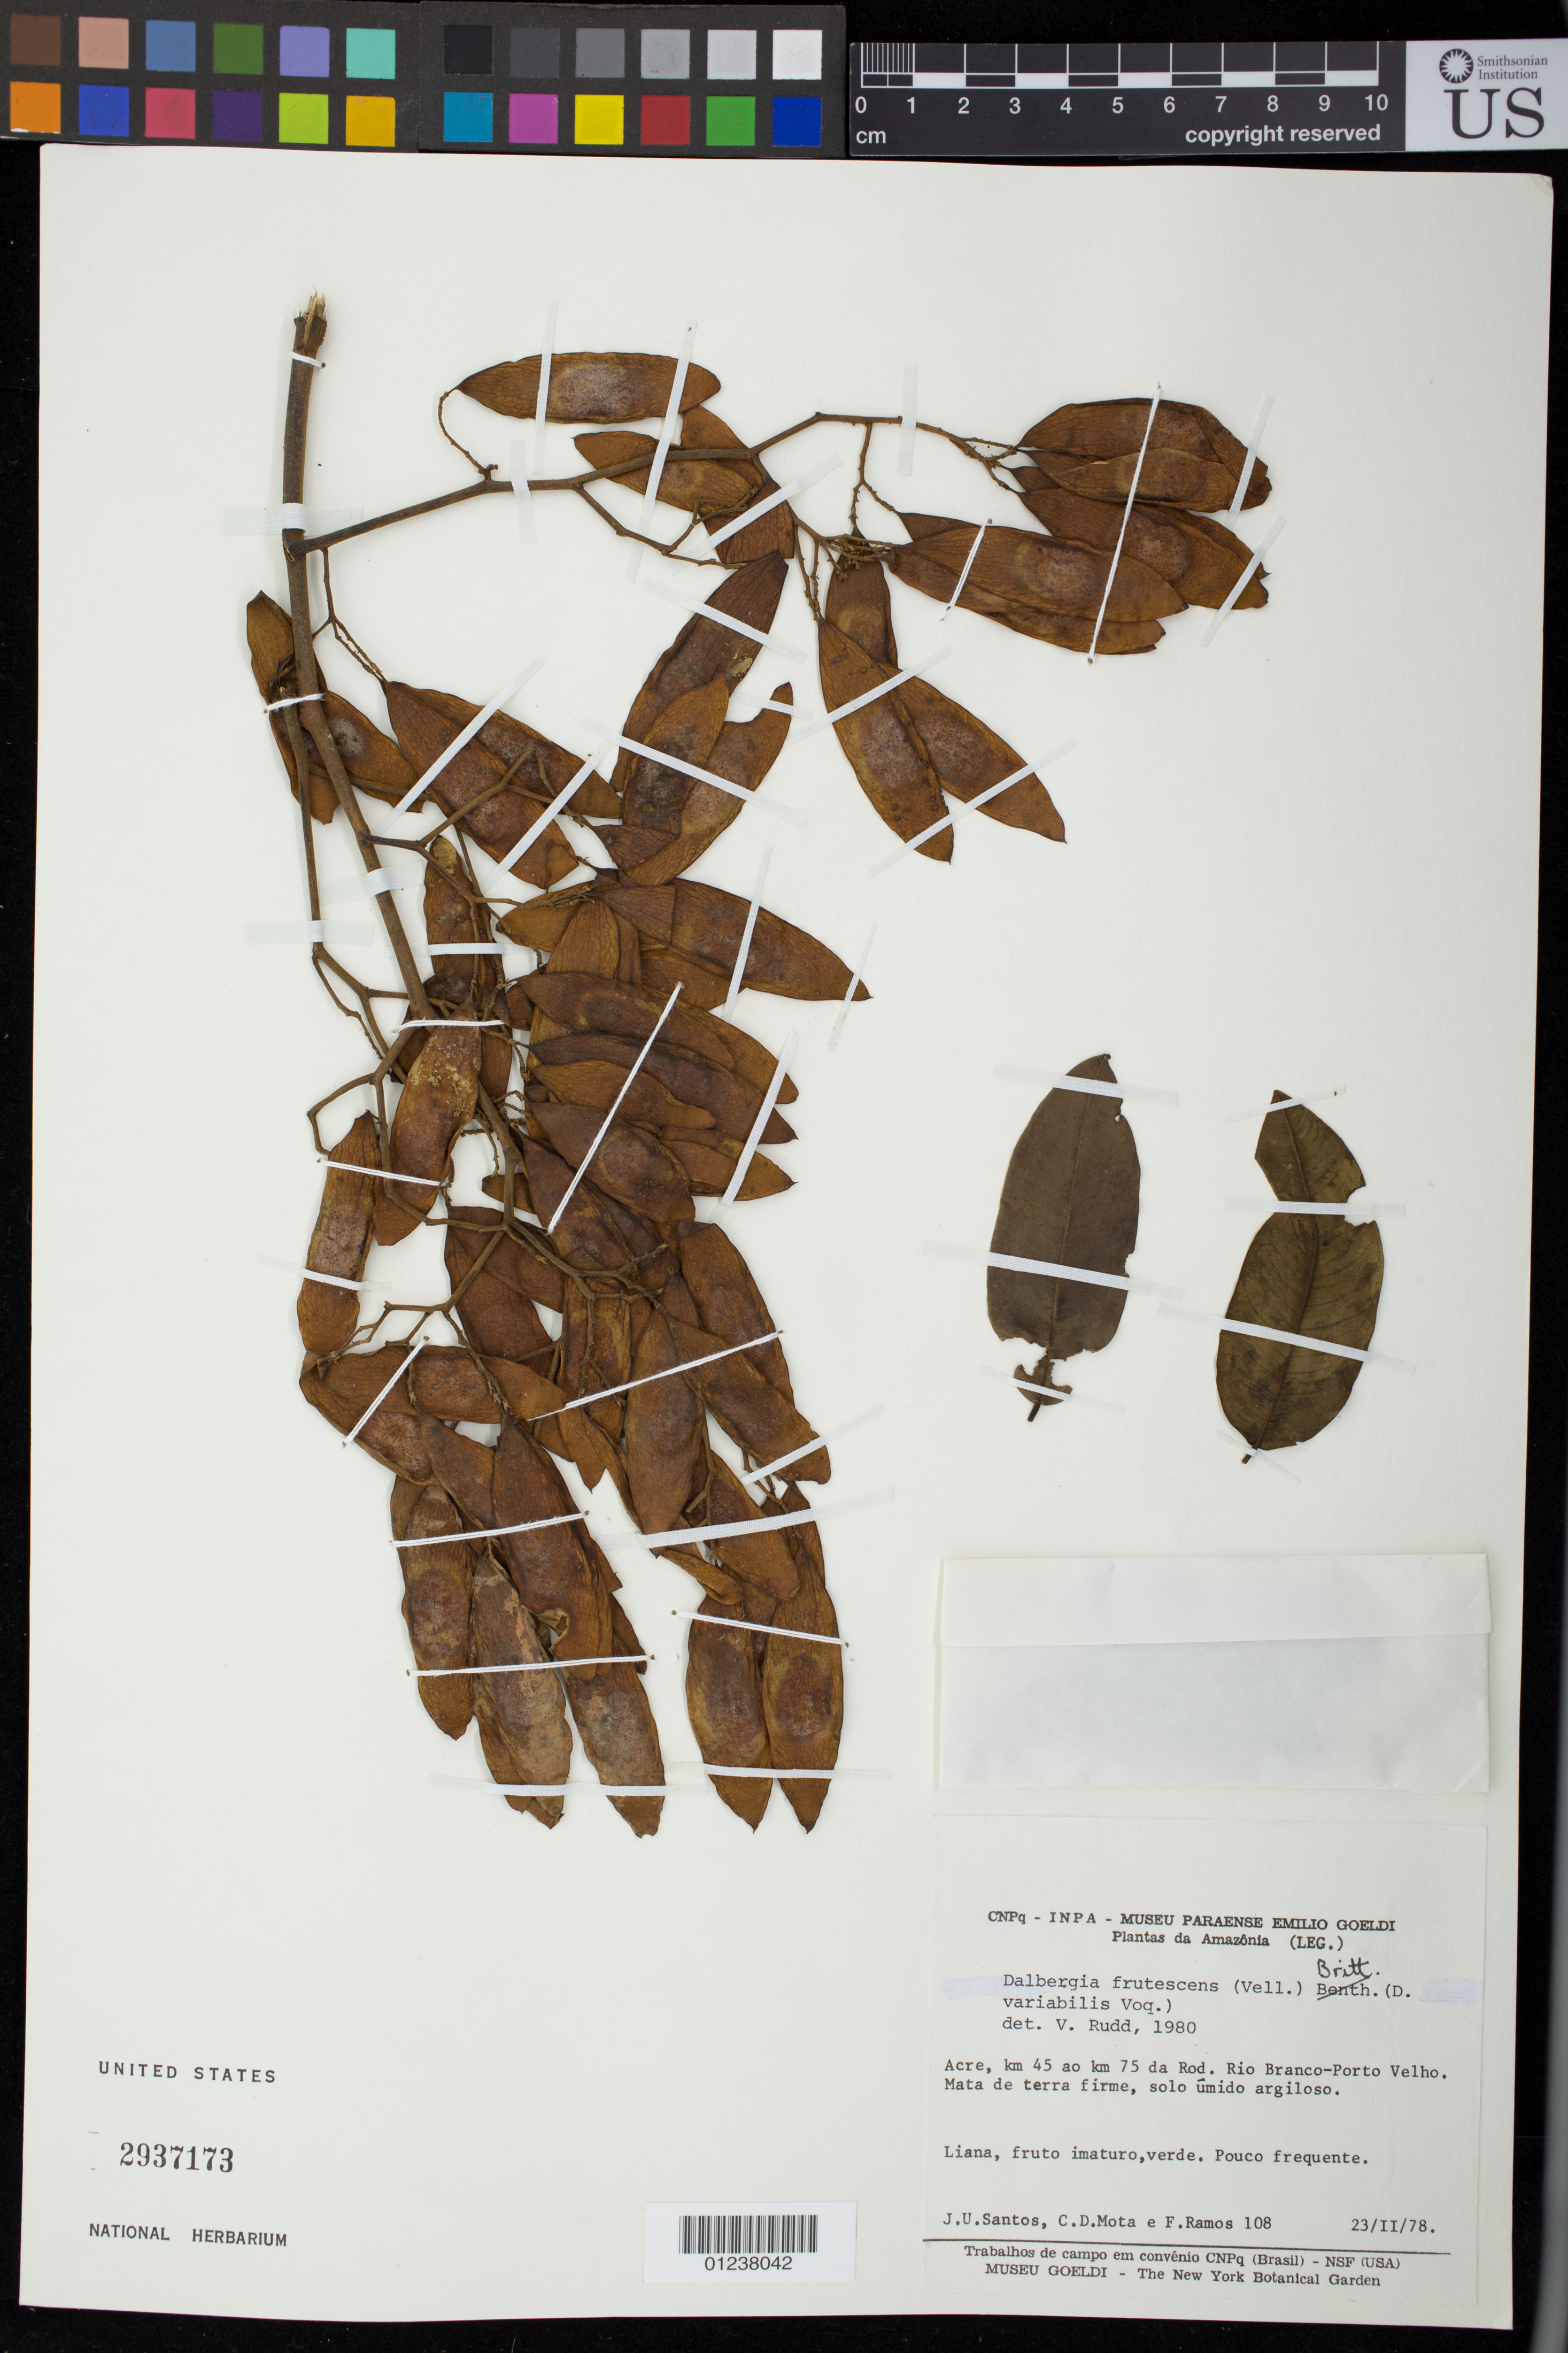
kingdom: Plantae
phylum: Tracheophyta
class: Magnoliopsida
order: Fabales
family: Fabaceae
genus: Dalbergia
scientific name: Dalbergia frutescens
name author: (Vell.) Britton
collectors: J. U. Santos, C. D. Mota & F. Ramos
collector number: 108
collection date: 1978-02-23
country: Brazil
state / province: Acre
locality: km 45 ao km 75 da Rod. Rio Branco-Porto Velho.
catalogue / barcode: US 2937173